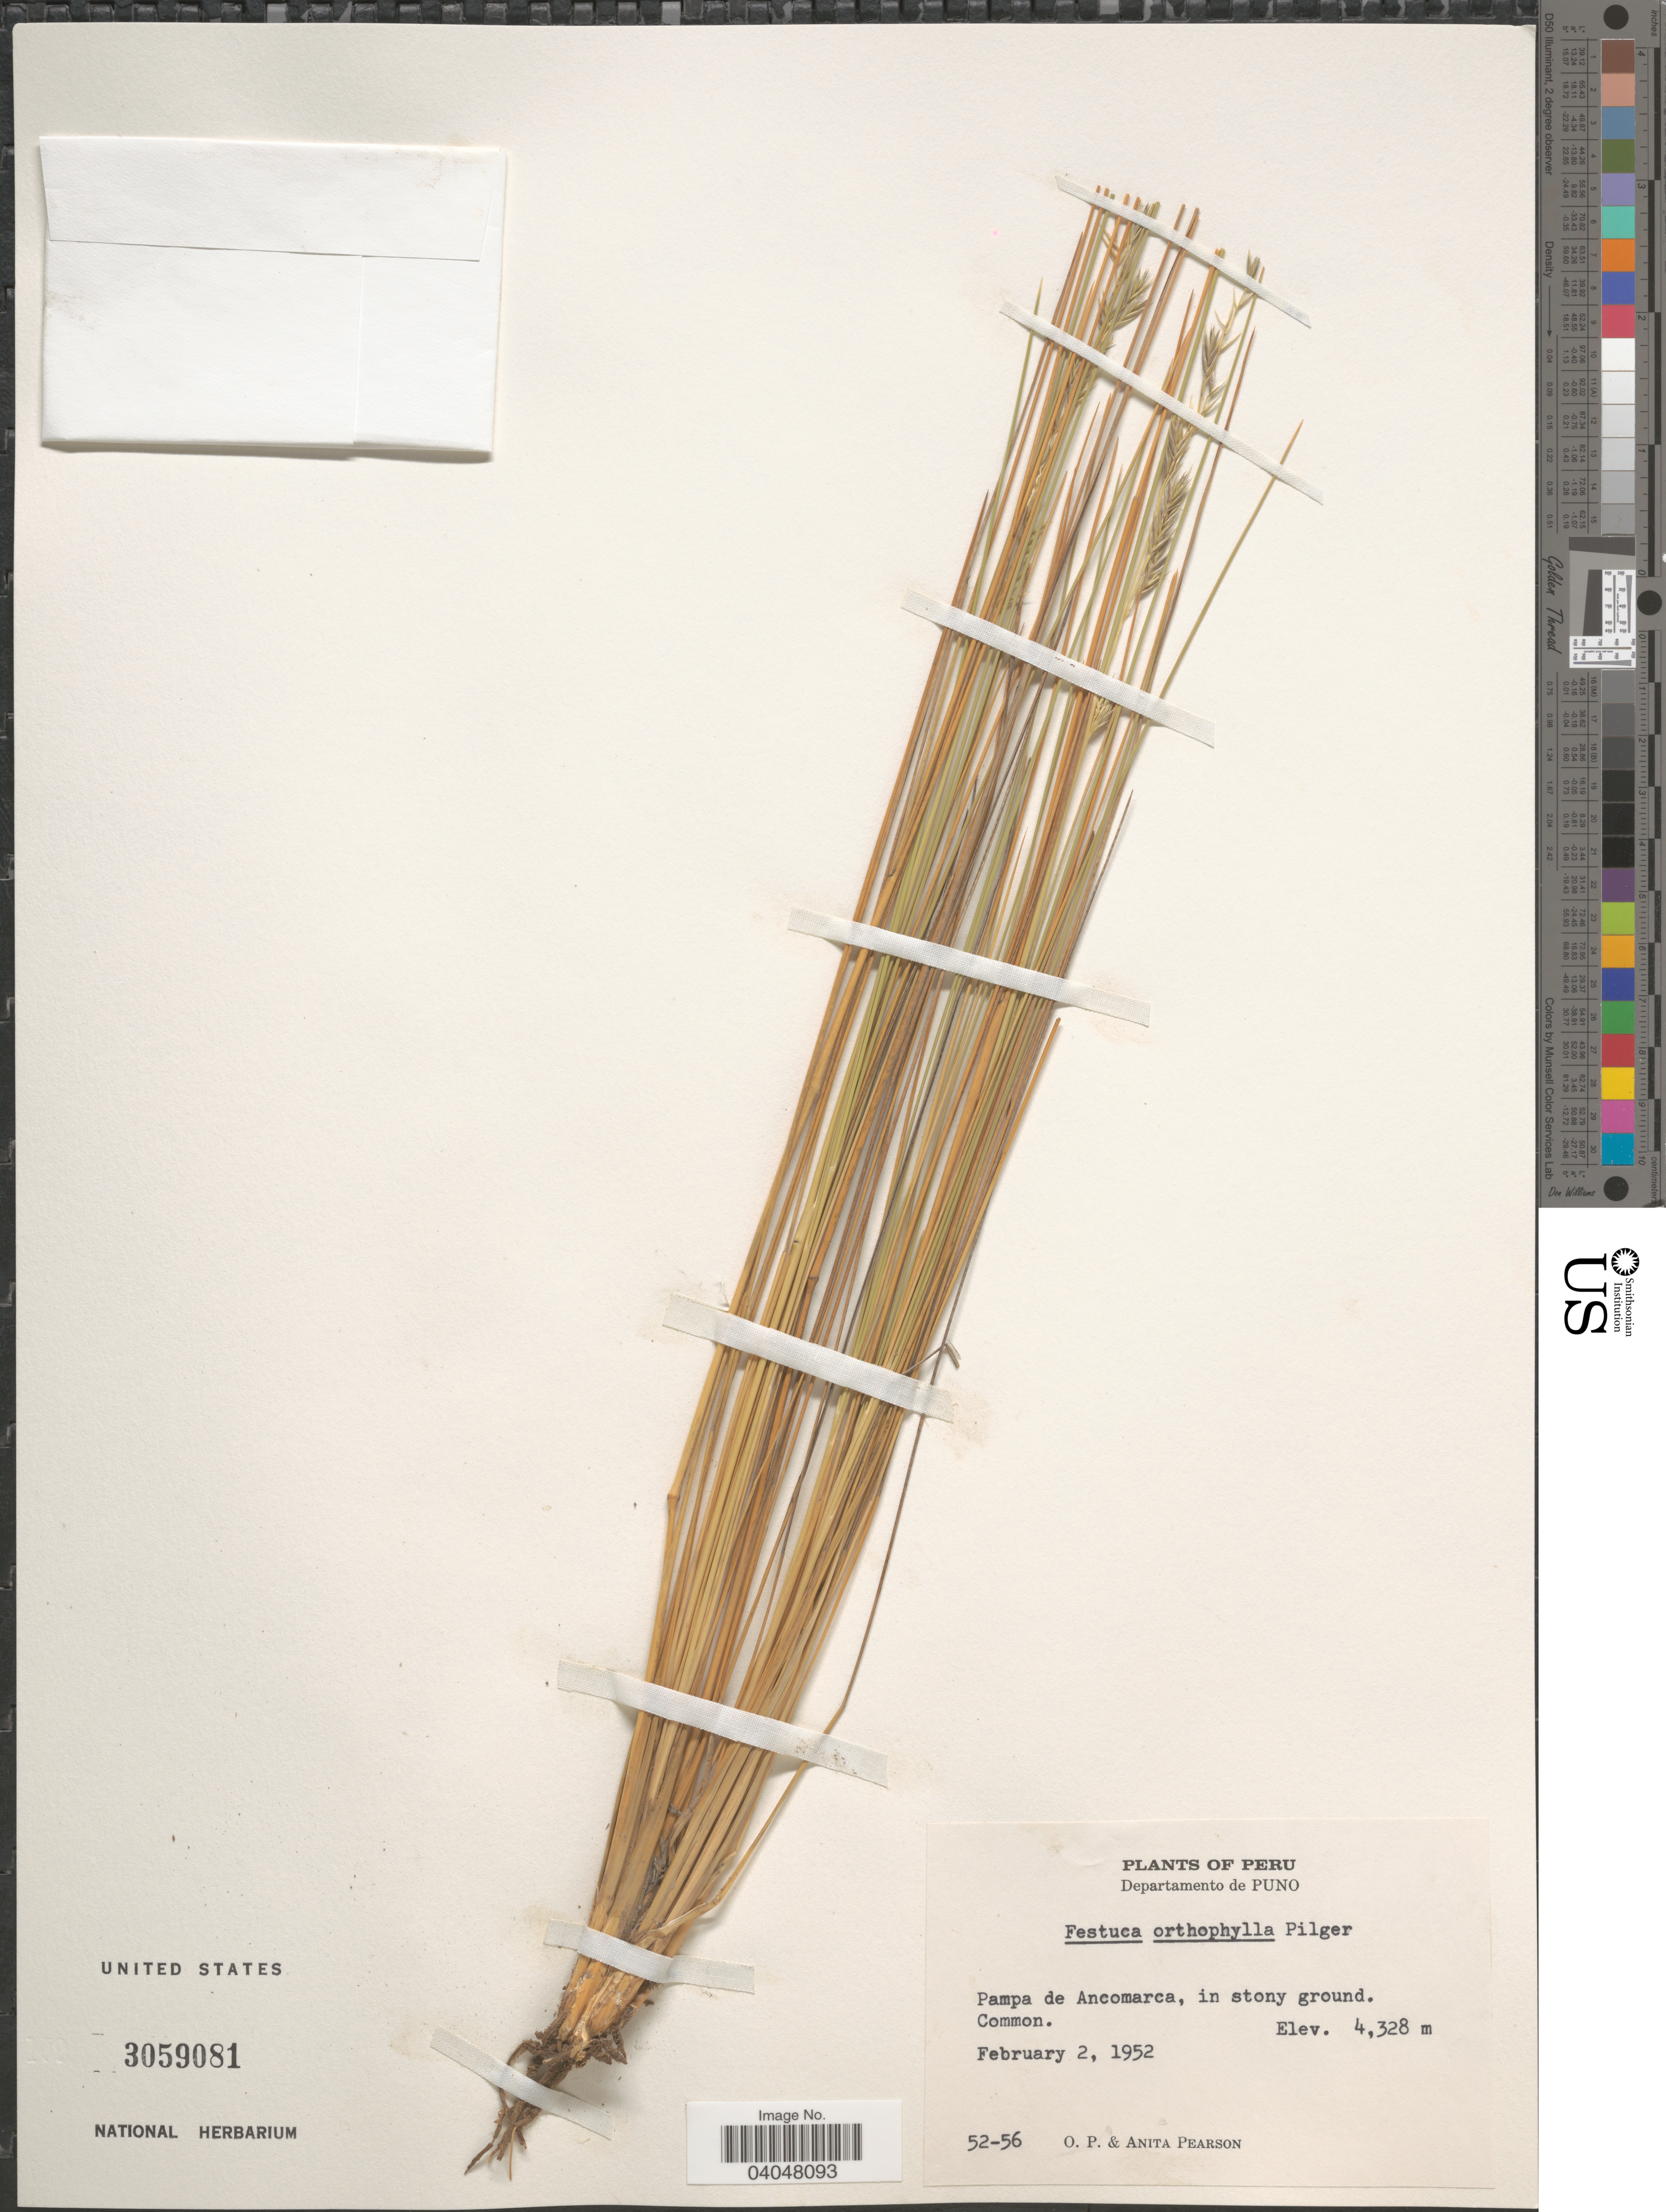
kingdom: Plantae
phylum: Tracheophyta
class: Liliopsida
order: Poales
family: Poaceae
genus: Festuca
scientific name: Festuca orthophylla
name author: Pilg.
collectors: O. P. Pearson & A. Pearson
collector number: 52-56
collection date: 1952-02-02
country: Peru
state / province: Puno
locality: Departamento de Puno. Pampa de Ancomarca, in stony ground.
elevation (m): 4328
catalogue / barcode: US 3059081